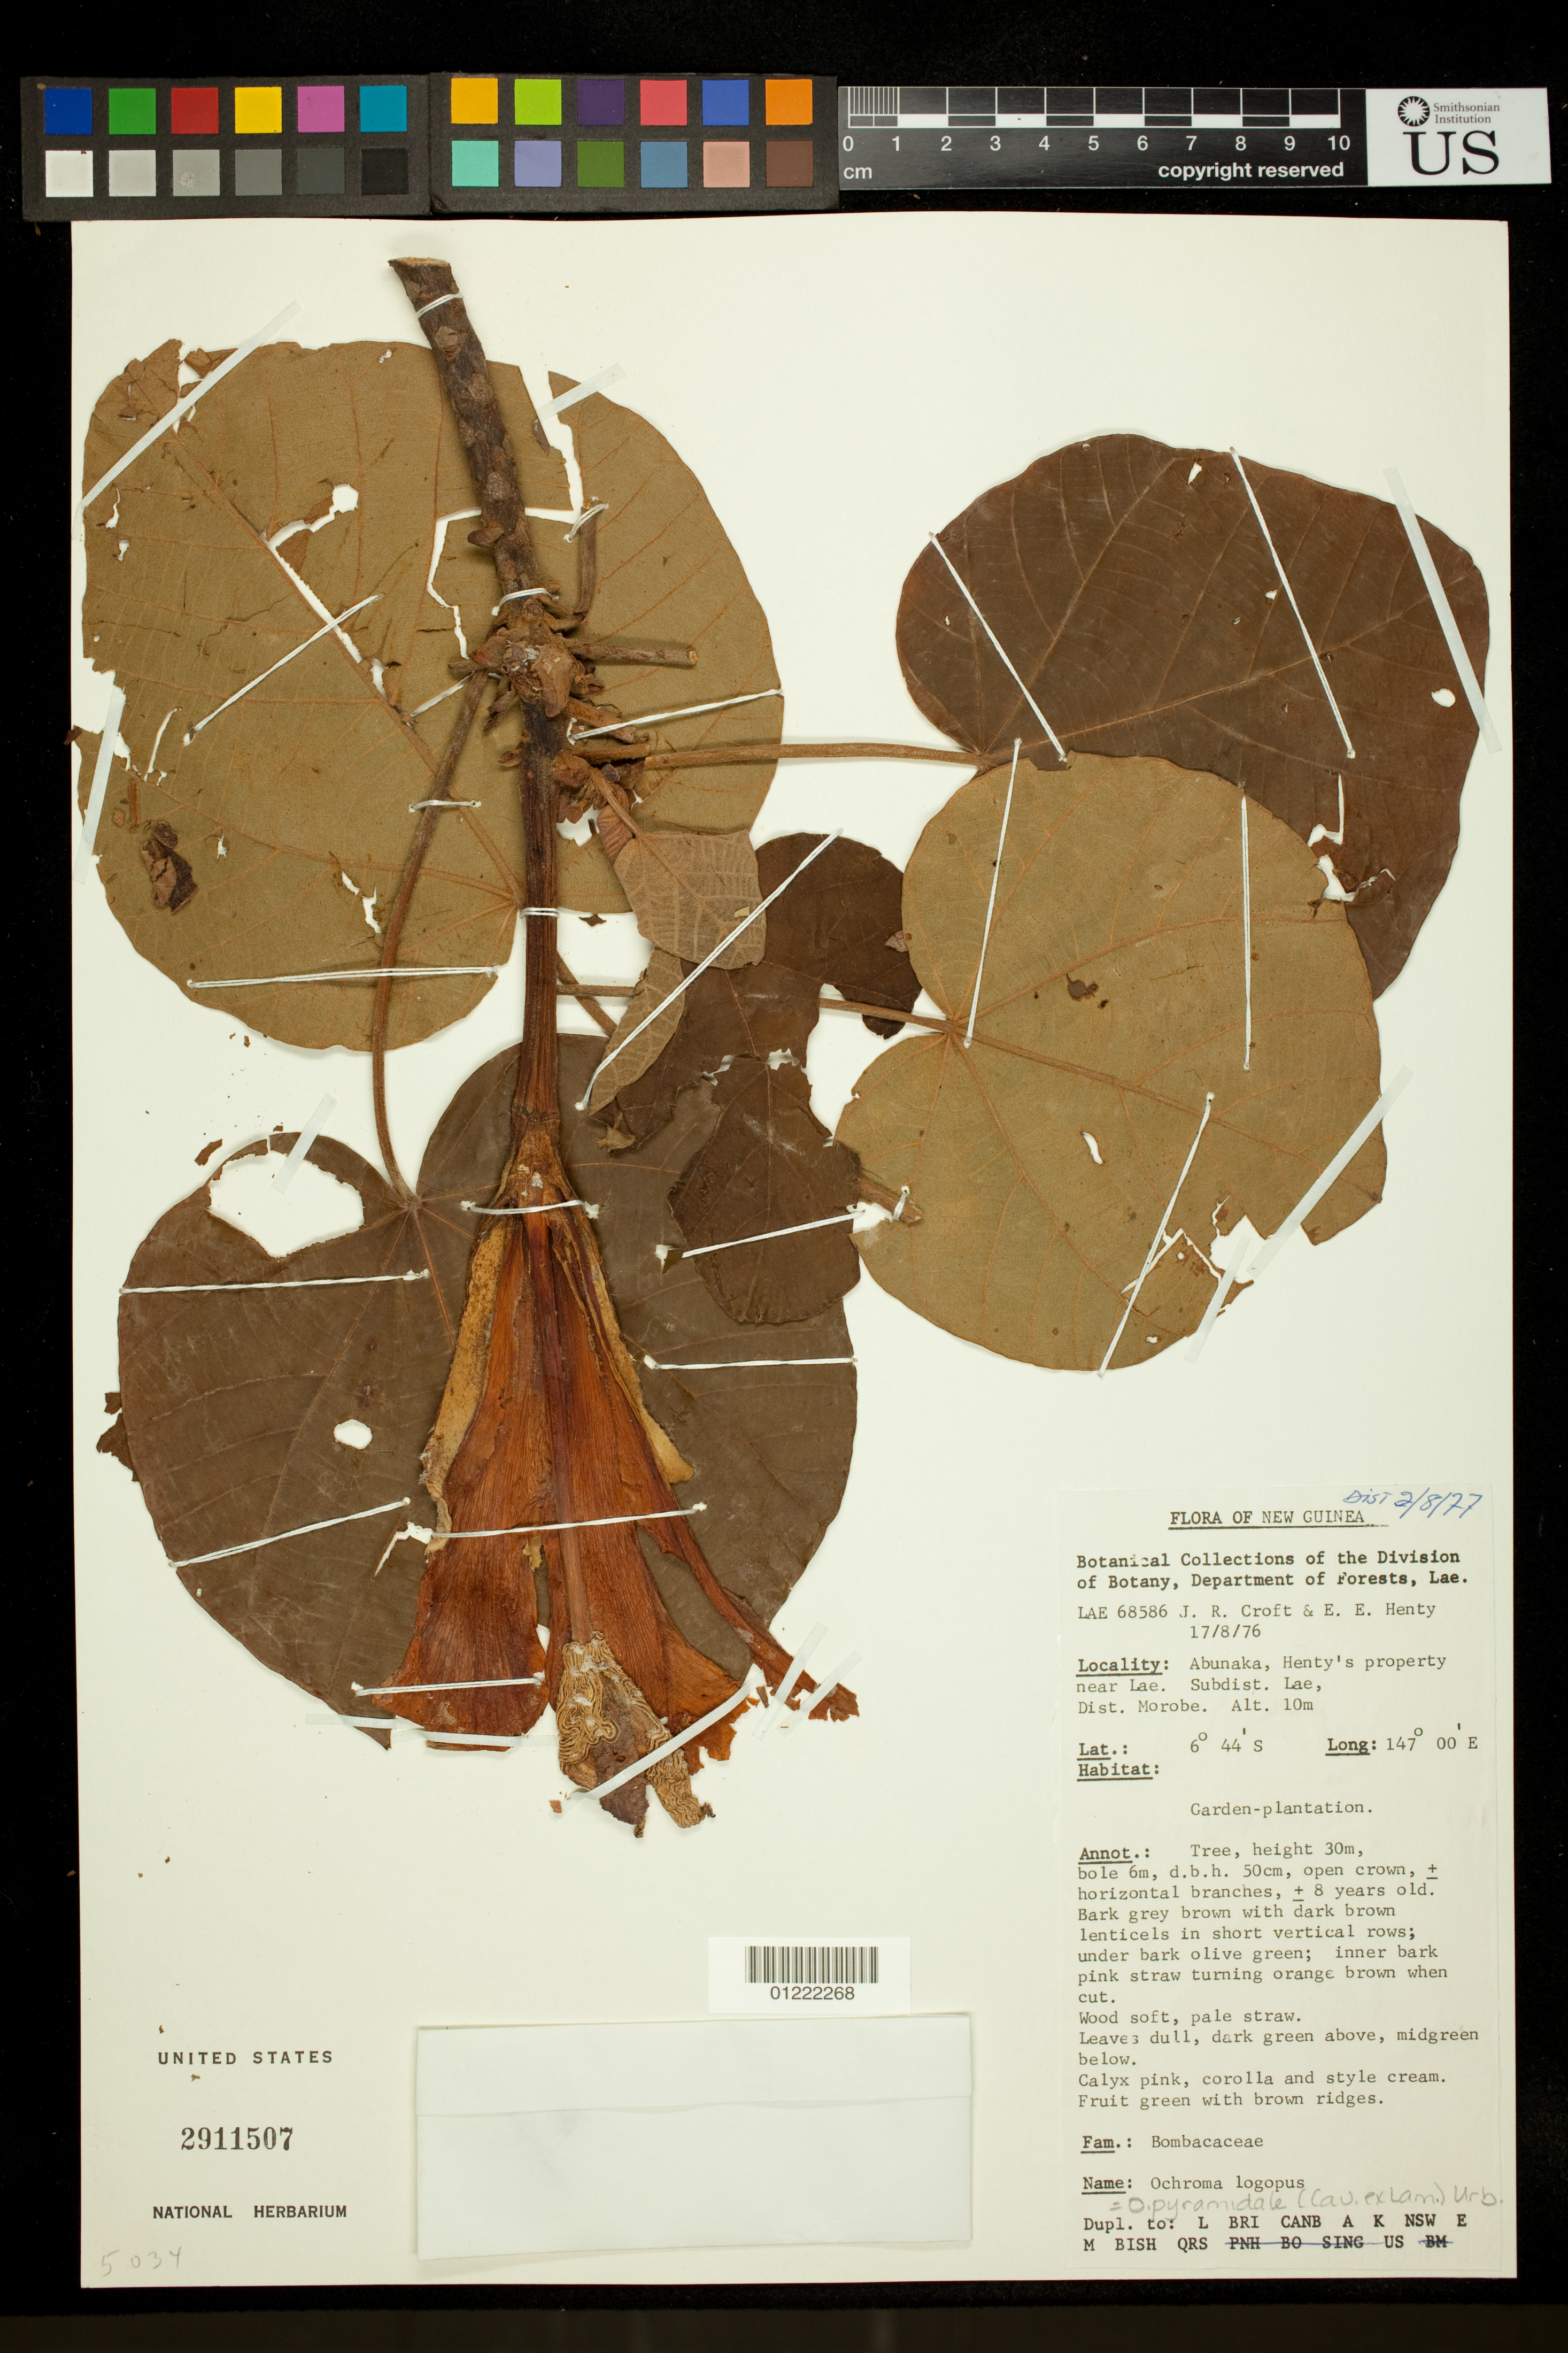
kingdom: Plantae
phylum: Tracheophyta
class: Magnoliopsida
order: Malvales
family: Malvaceae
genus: Ochroma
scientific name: Ochroma pyramidale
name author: (Cav. ex Lam.) Urb.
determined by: Dorr, L. J., (BOT), Smithsonian Institution - National Museum of Natural History (UNITED STATES)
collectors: J. R. Croft & E. Henty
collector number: LAE 68586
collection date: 1976-08-17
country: Papua New Guinea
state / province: Morobe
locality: Abunaka, Henty's property near Lae. Subdist. Lae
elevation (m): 10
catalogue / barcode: US 2911507